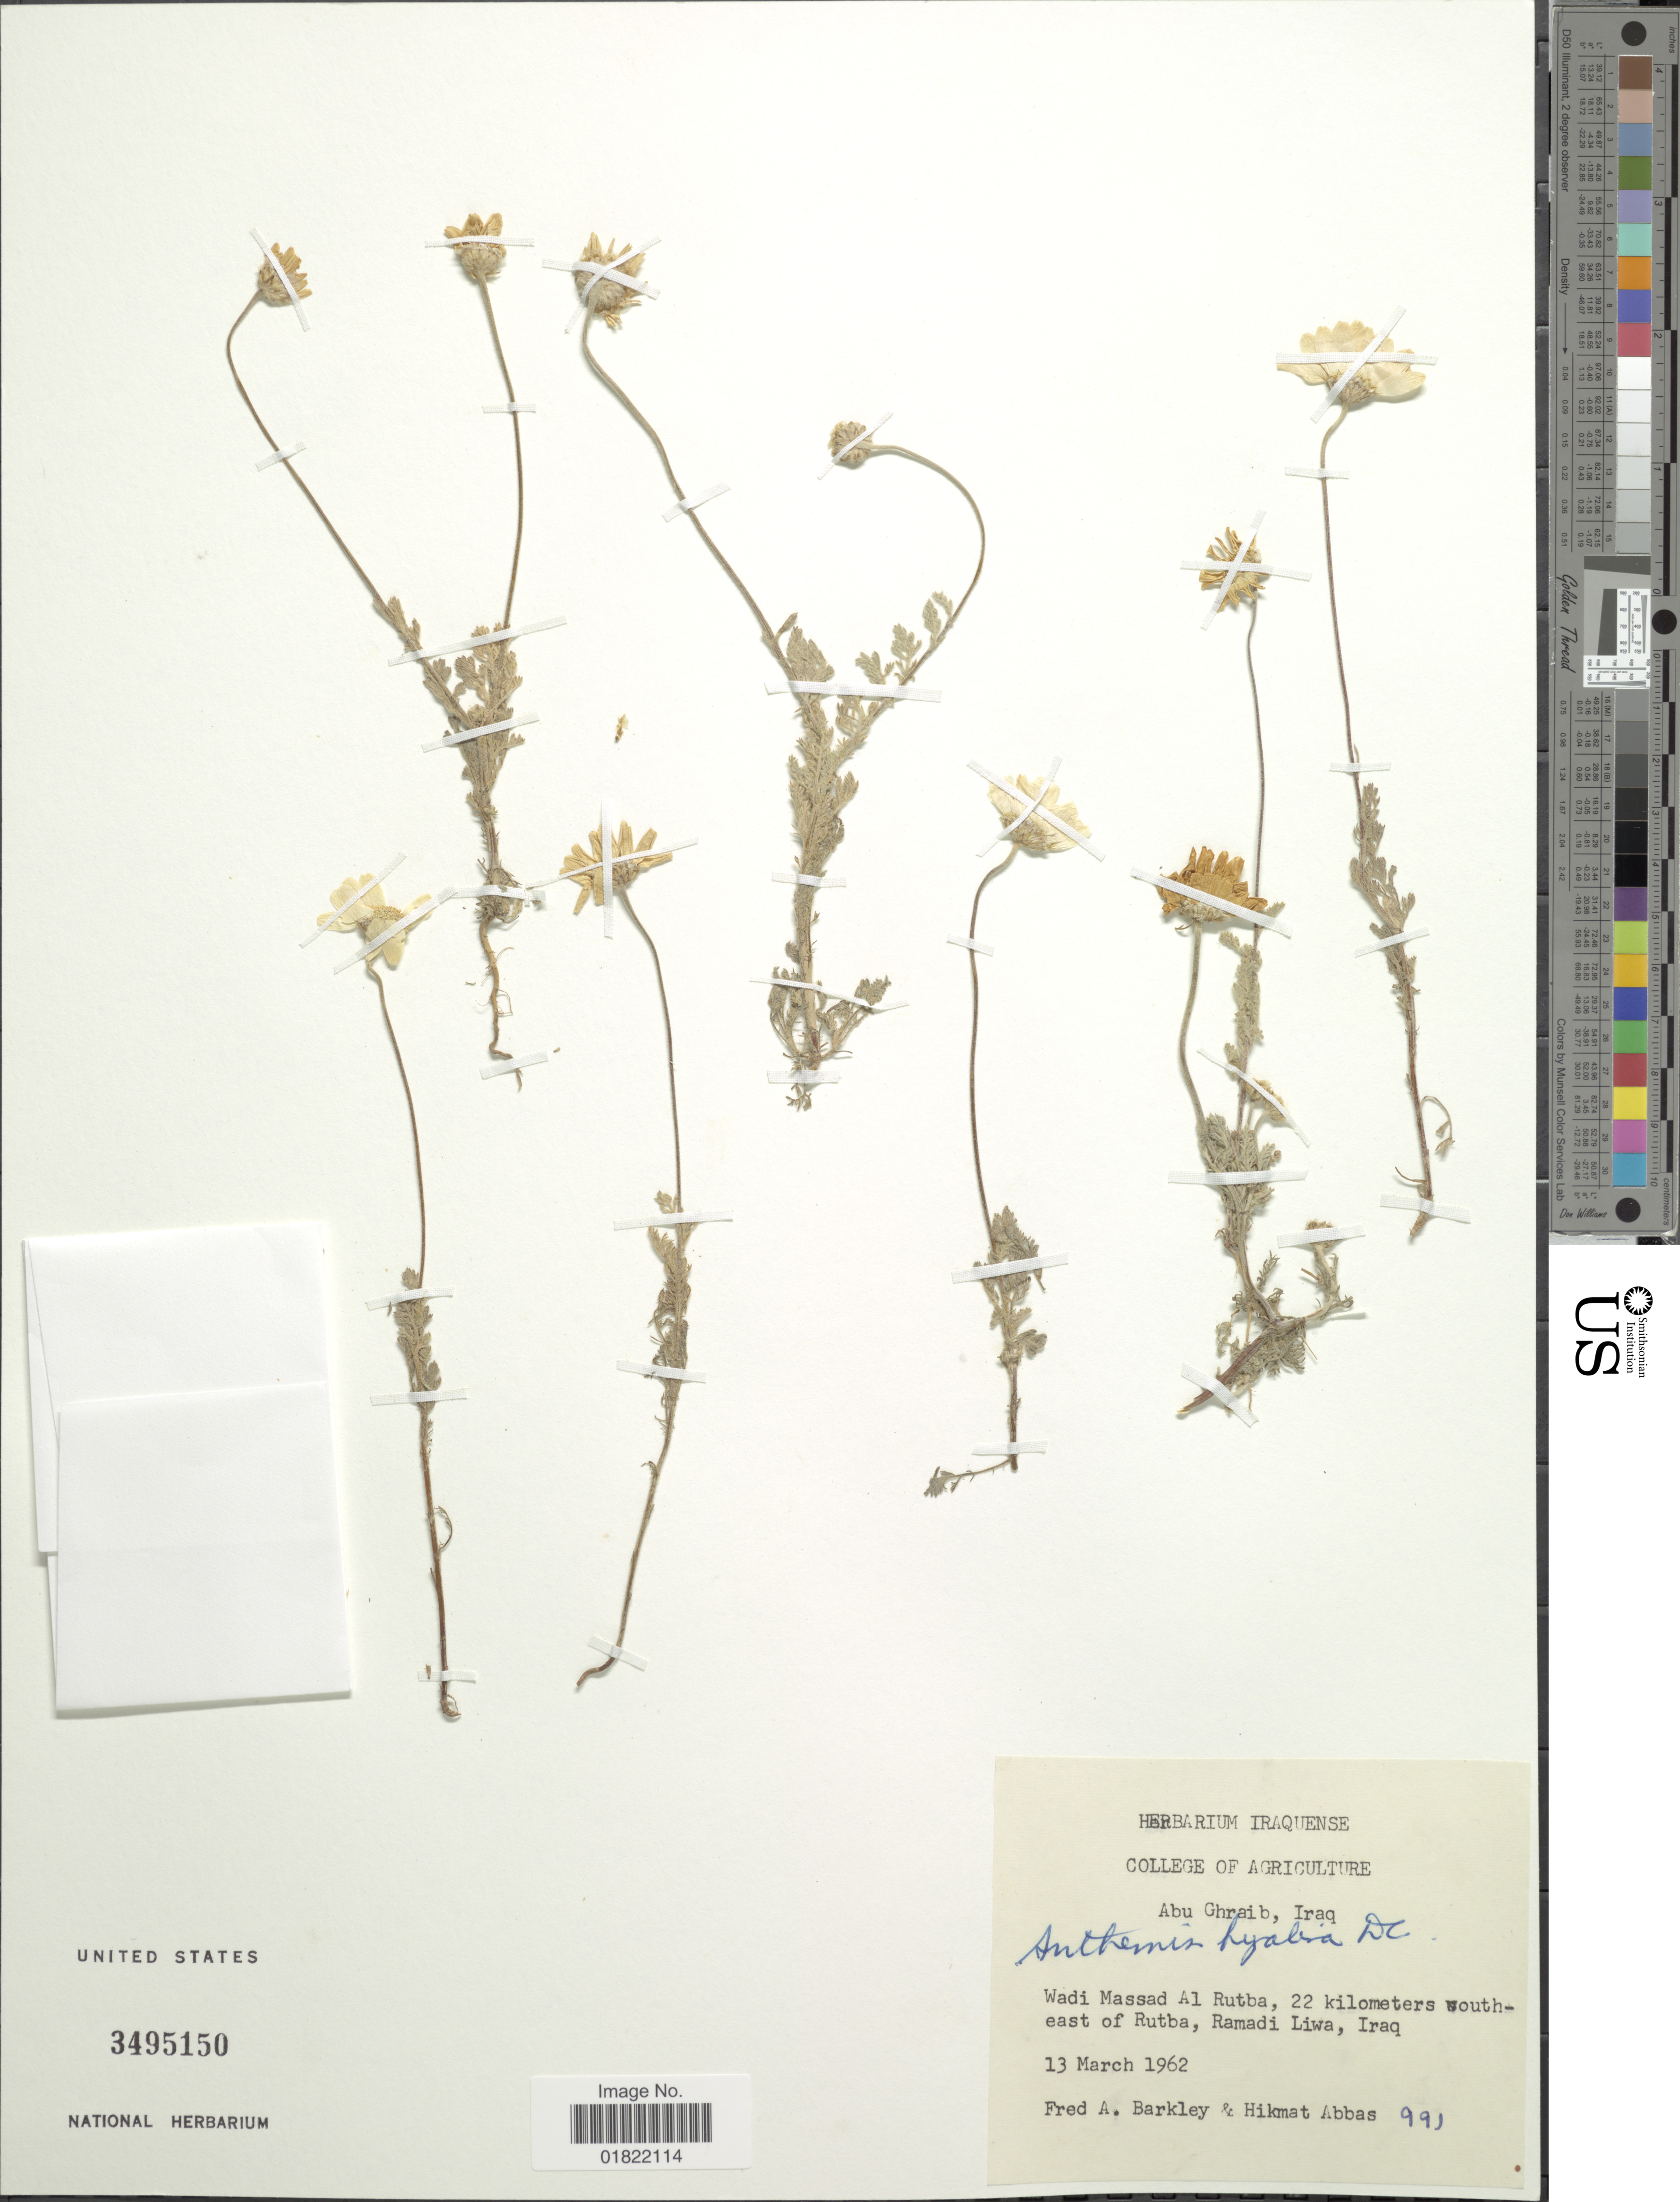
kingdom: Plantae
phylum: Tracheophyta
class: Magnoliopsida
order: Asterales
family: Asteraceae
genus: Anthemis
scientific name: Anthemis hyalina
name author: DC.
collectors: F. A. Barkley & H. Abbas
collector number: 991*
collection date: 1962-03-13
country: Iraq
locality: Abu Ghraib, Wadi Massad Al Rutba, 22 kilometers southeast of Rutba, Ramadi Liwa Iraq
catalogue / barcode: US 3495150